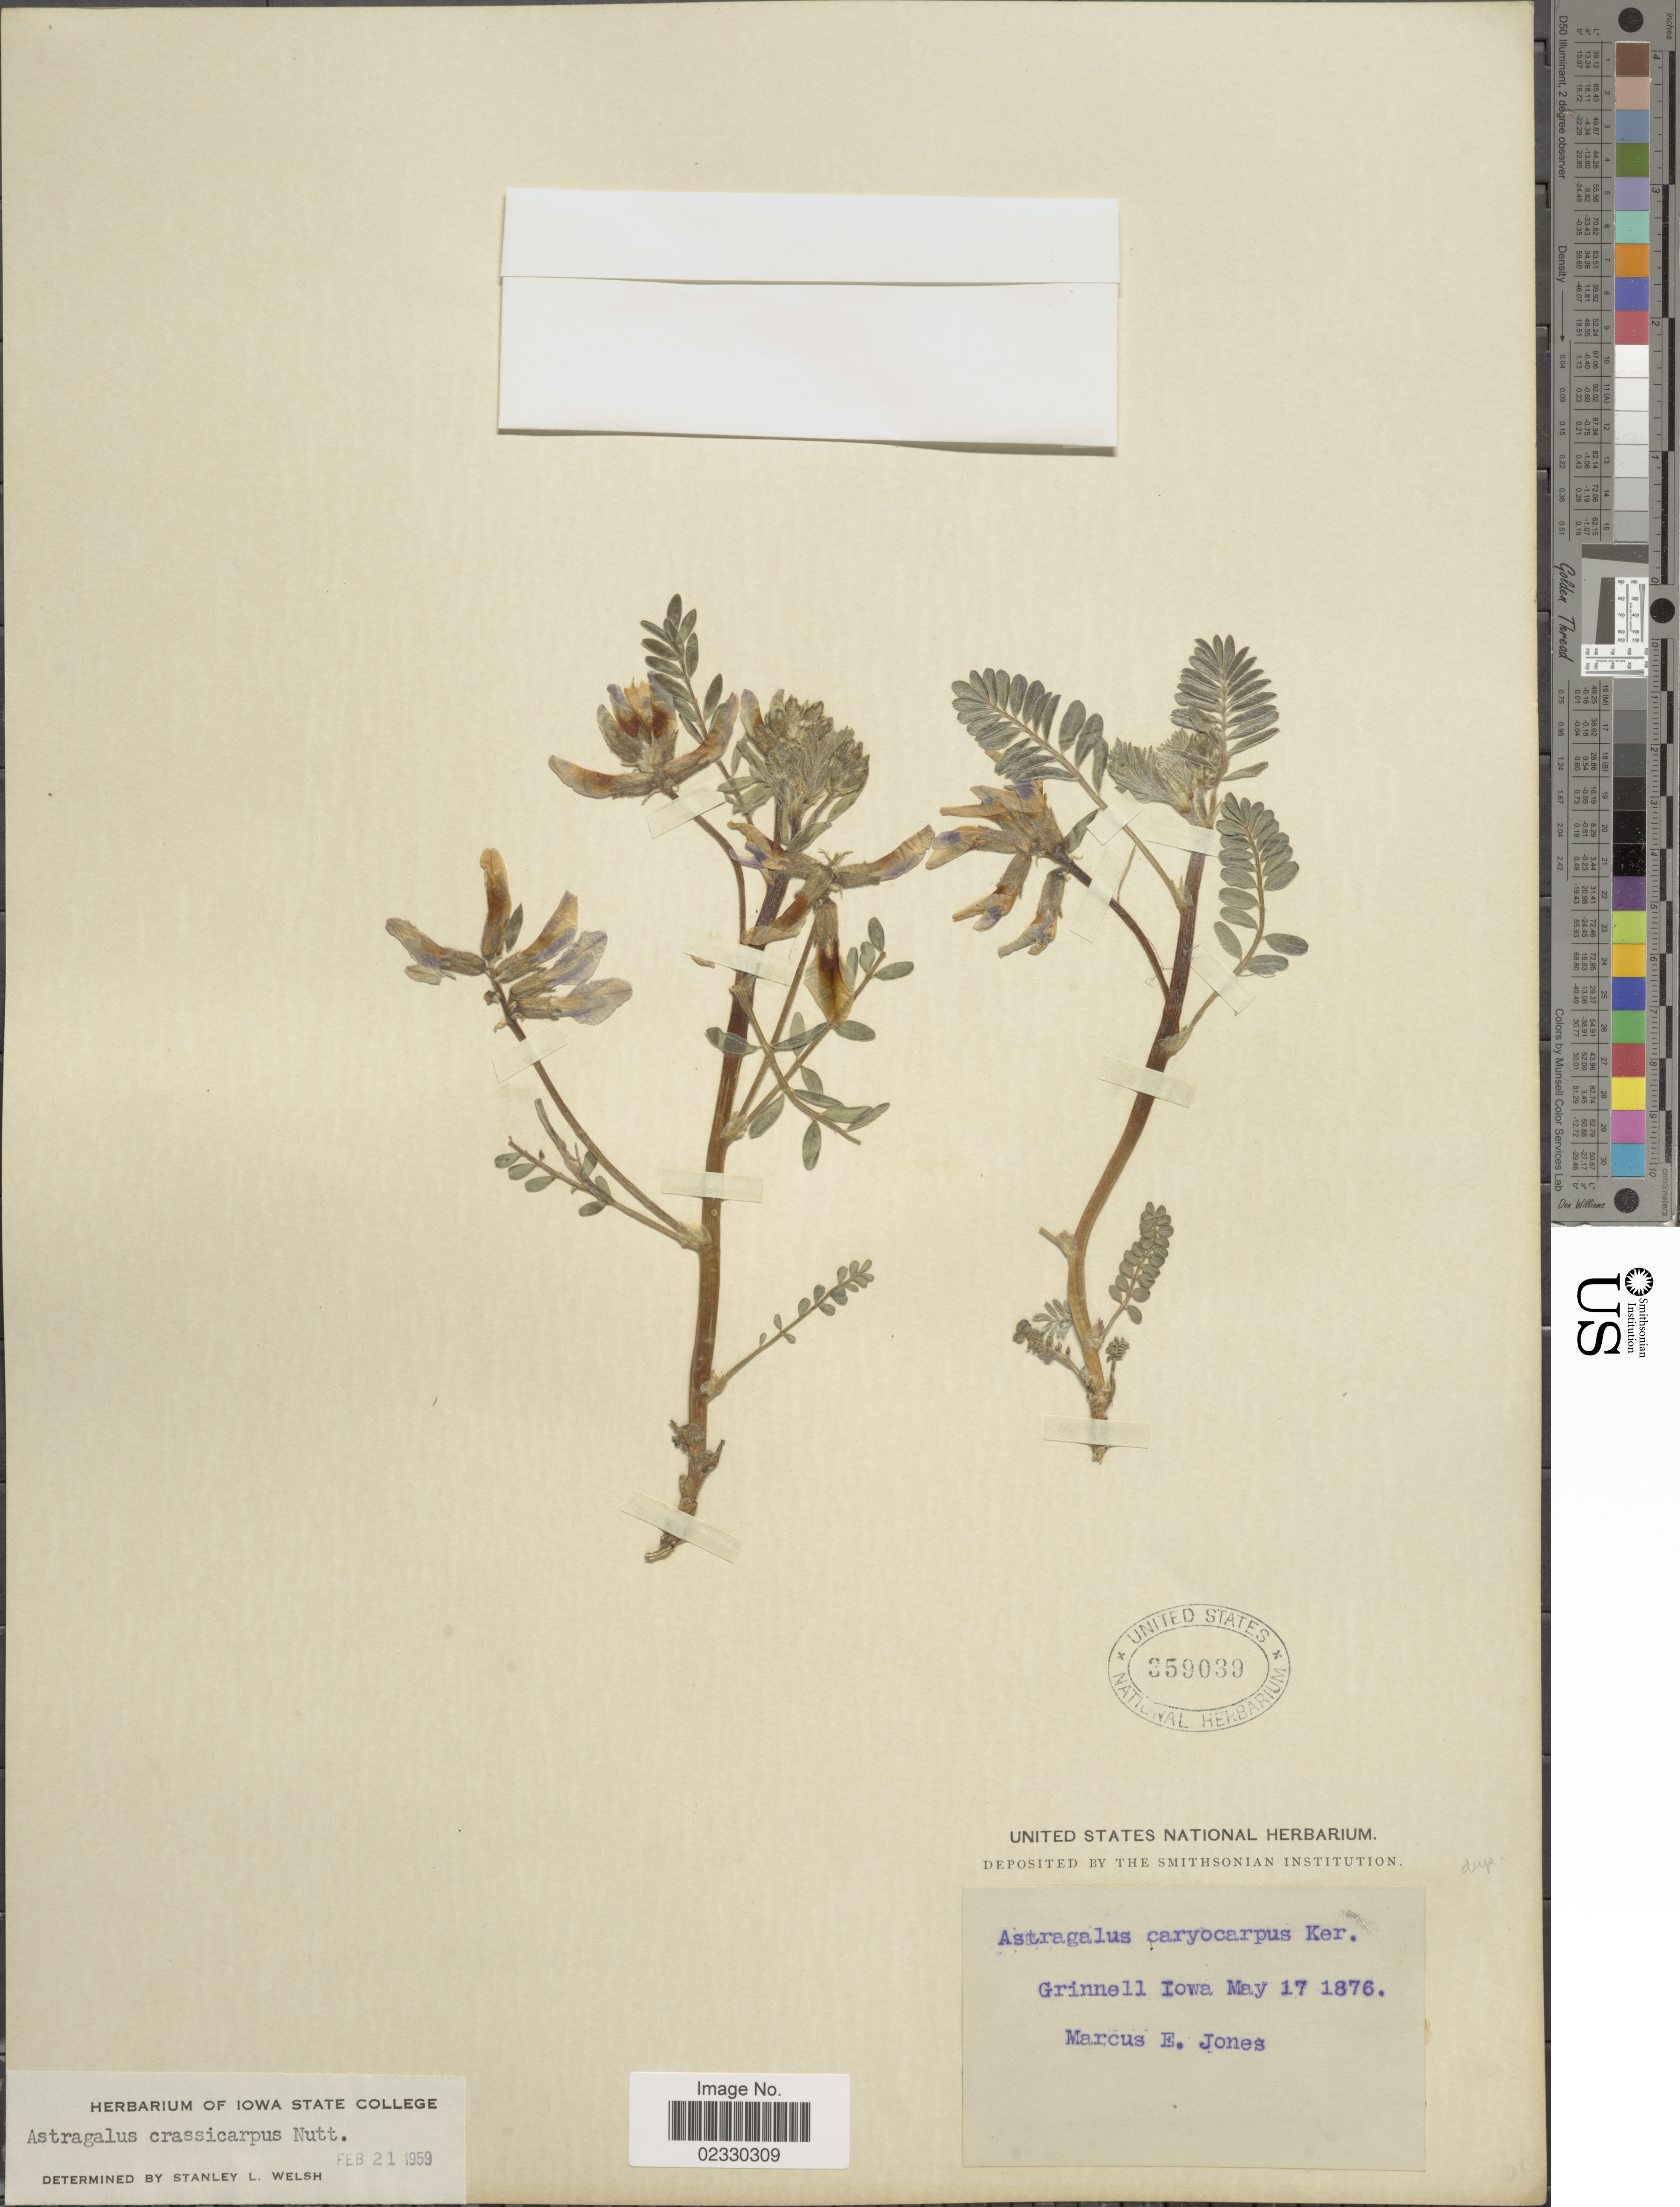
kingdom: Plantae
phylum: Tracheophyta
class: Magnoliopsida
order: Fabales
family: Fabaceae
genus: Astragalus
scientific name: Astragalus crassicarpus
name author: Nutt.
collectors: M. E. Jones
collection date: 1876-05-17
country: United States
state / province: Iowa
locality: Grinnell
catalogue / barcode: US 359039